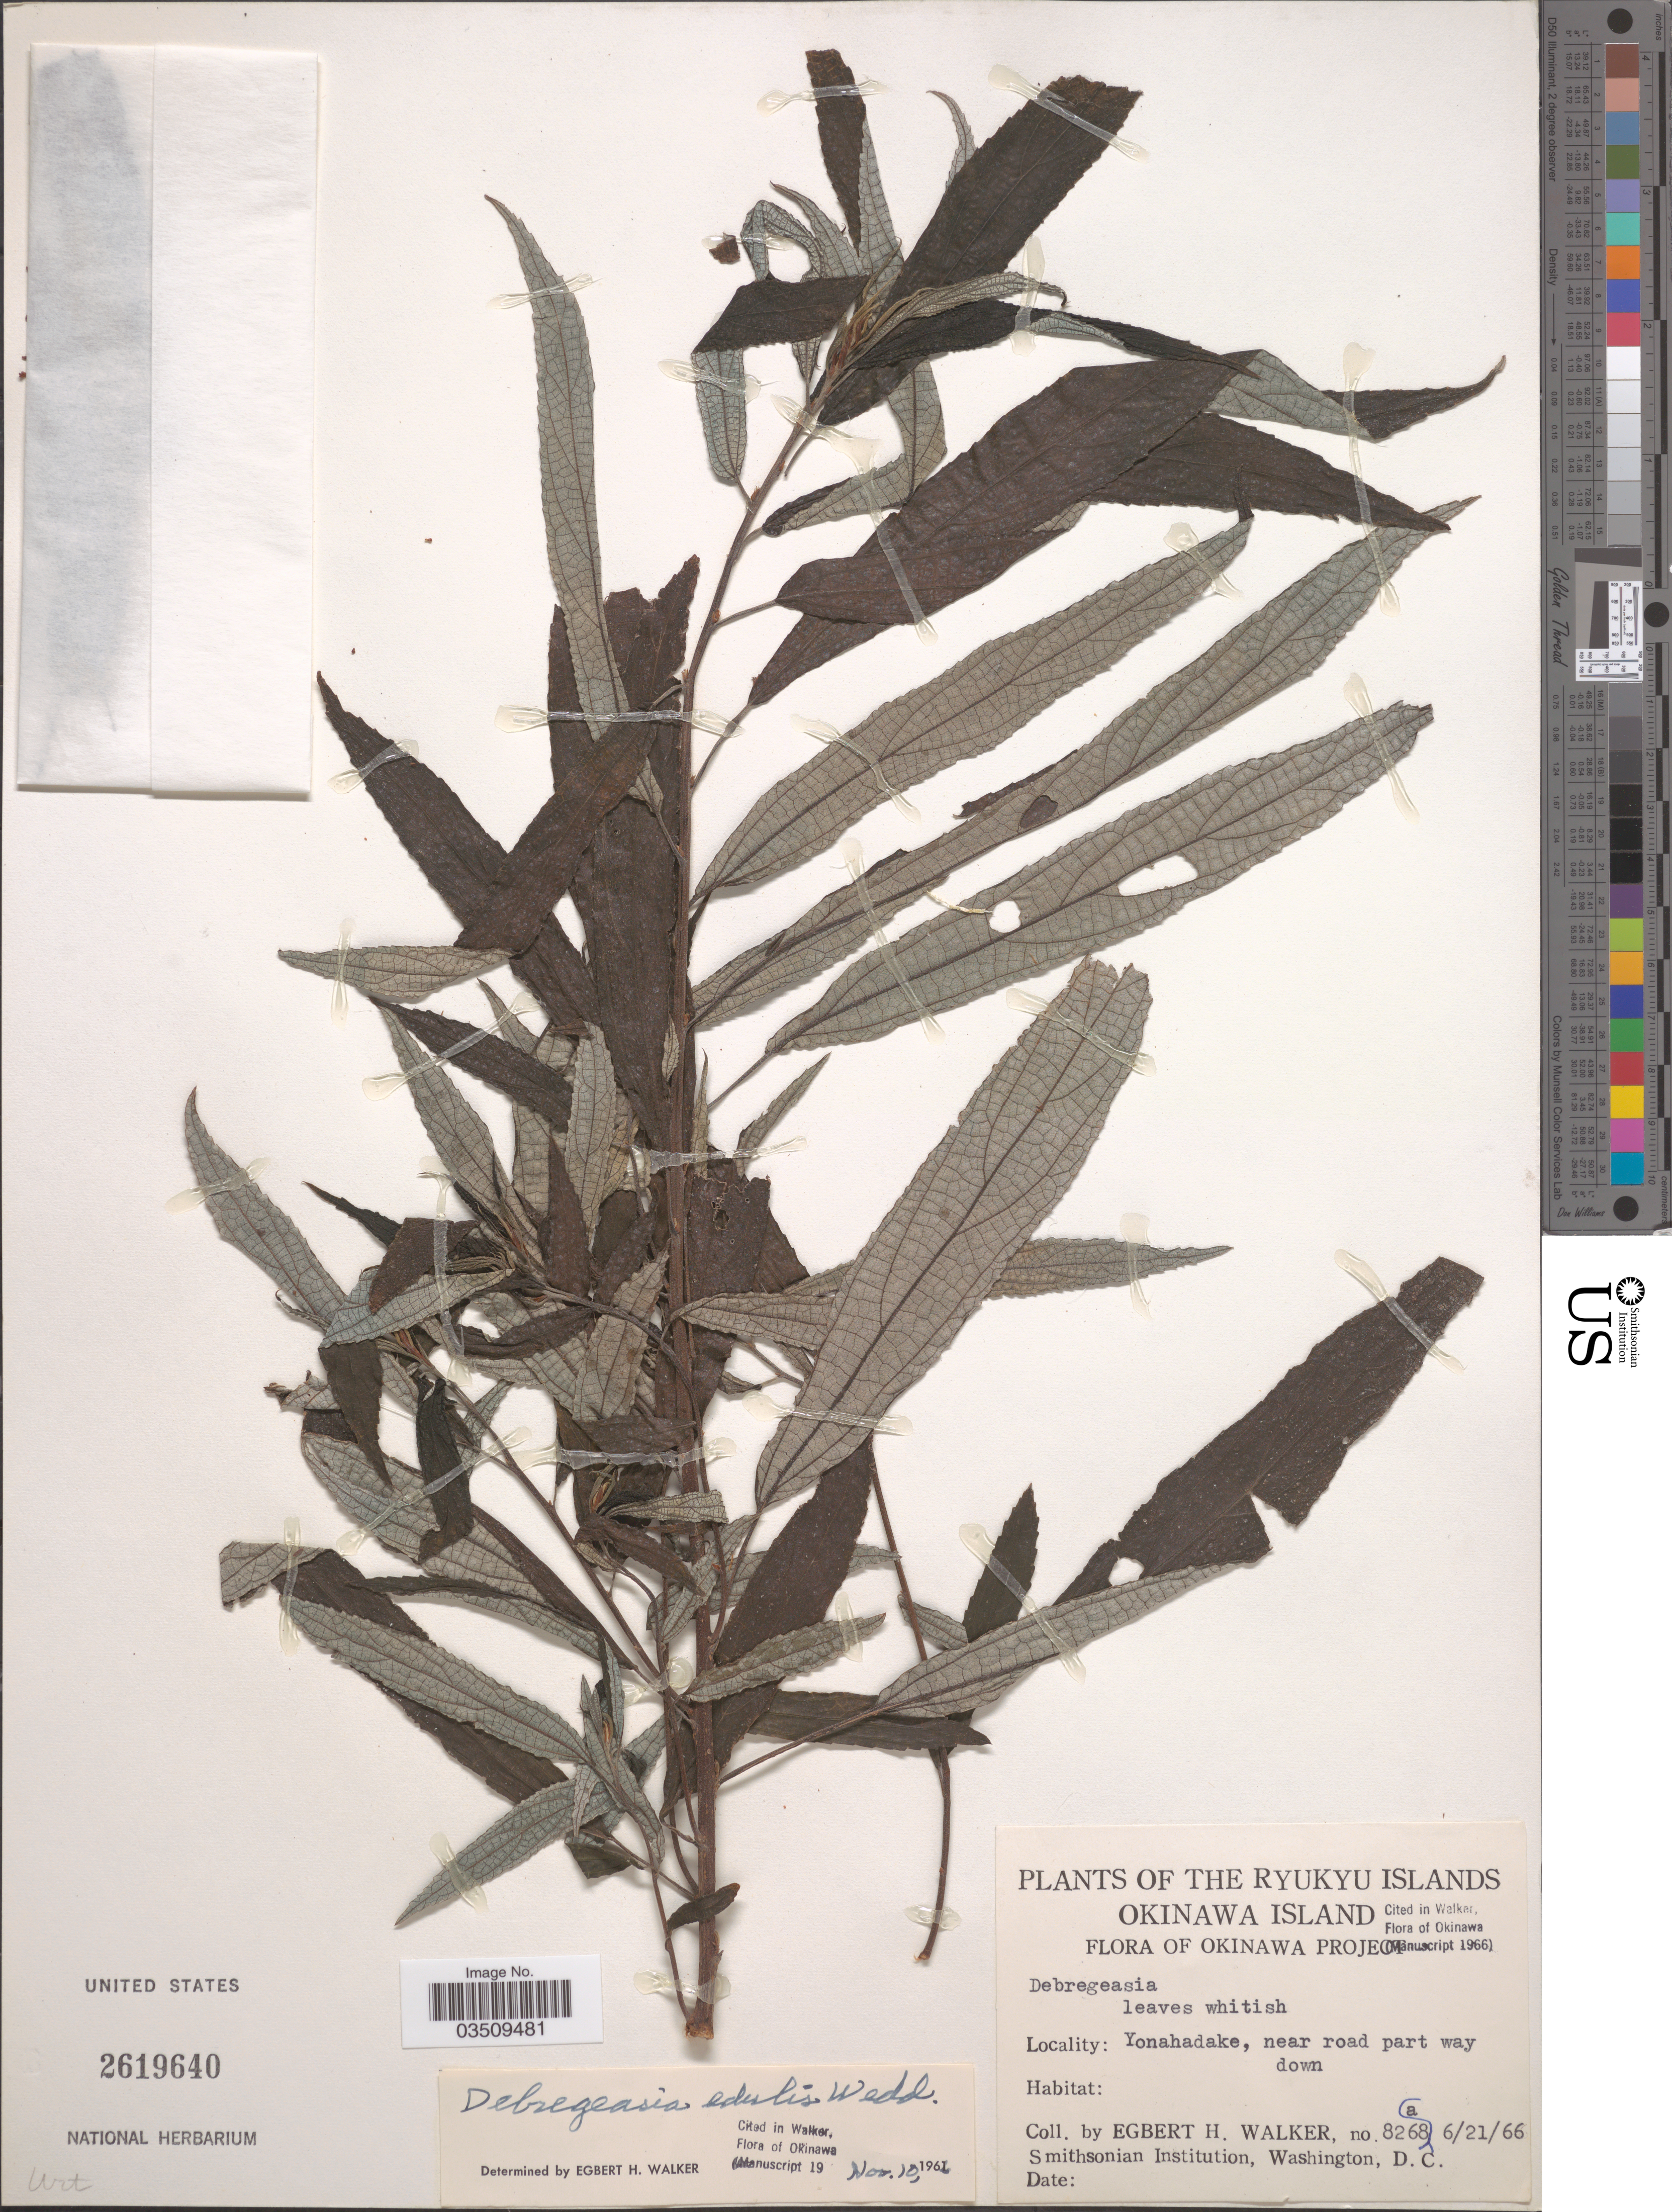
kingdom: Plantae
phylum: Tracheophyta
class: Magnoliopsida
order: Rosales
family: Urticaceae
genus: Debregeasia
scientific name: Debregeasia edulis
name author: (Siebold & Zucc.) Wedd.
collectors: E. H. Walker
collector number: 8268a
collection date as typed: Transcribed d/m/y: 21/6/66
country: Japan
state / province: Okinawa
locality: The Ryukyu Islands, Okinawa Island. Yonahadake, near road part way down.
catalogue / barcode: US 2619640